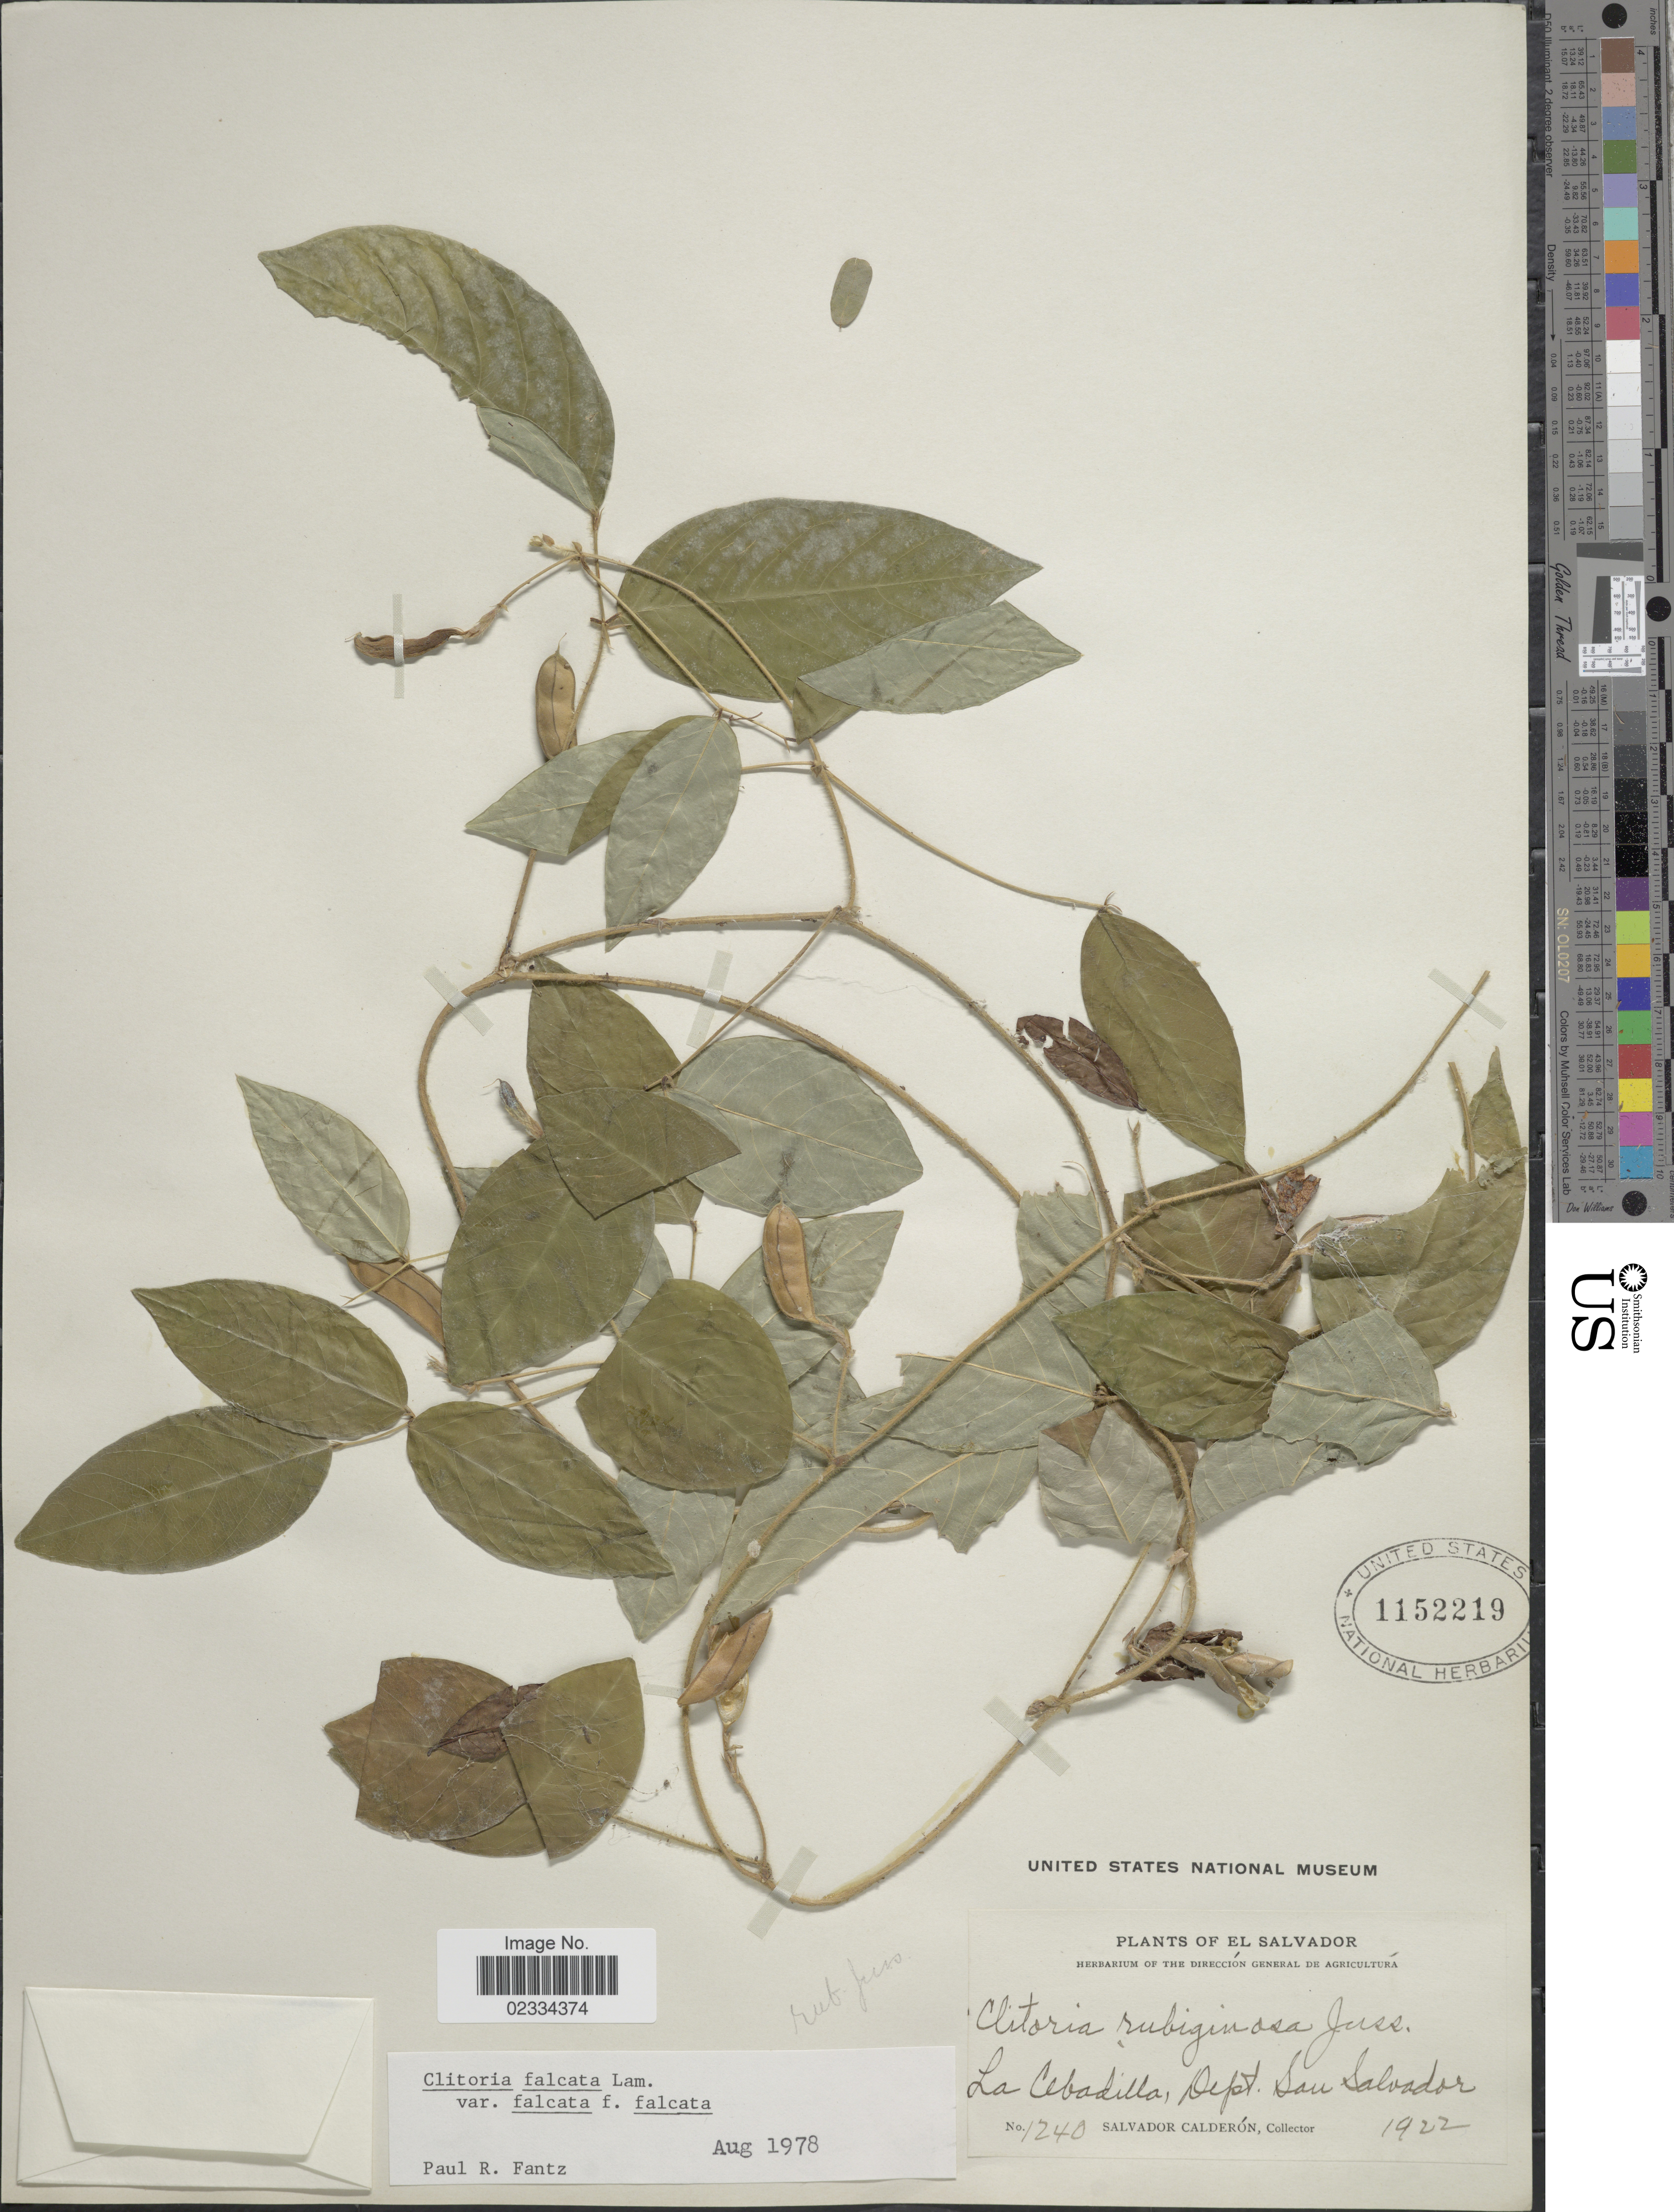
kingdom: Plantae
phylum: Tracheophyta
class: Magnoliopsida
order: Fabales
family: Fabaceae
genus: Clitoria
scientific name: Clitoria falcata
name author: Lam.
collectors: S. Calderón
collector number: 1240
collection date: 1922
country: El Salvador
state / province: San Salvador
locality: La Cebadilla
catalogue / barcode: US 1152219